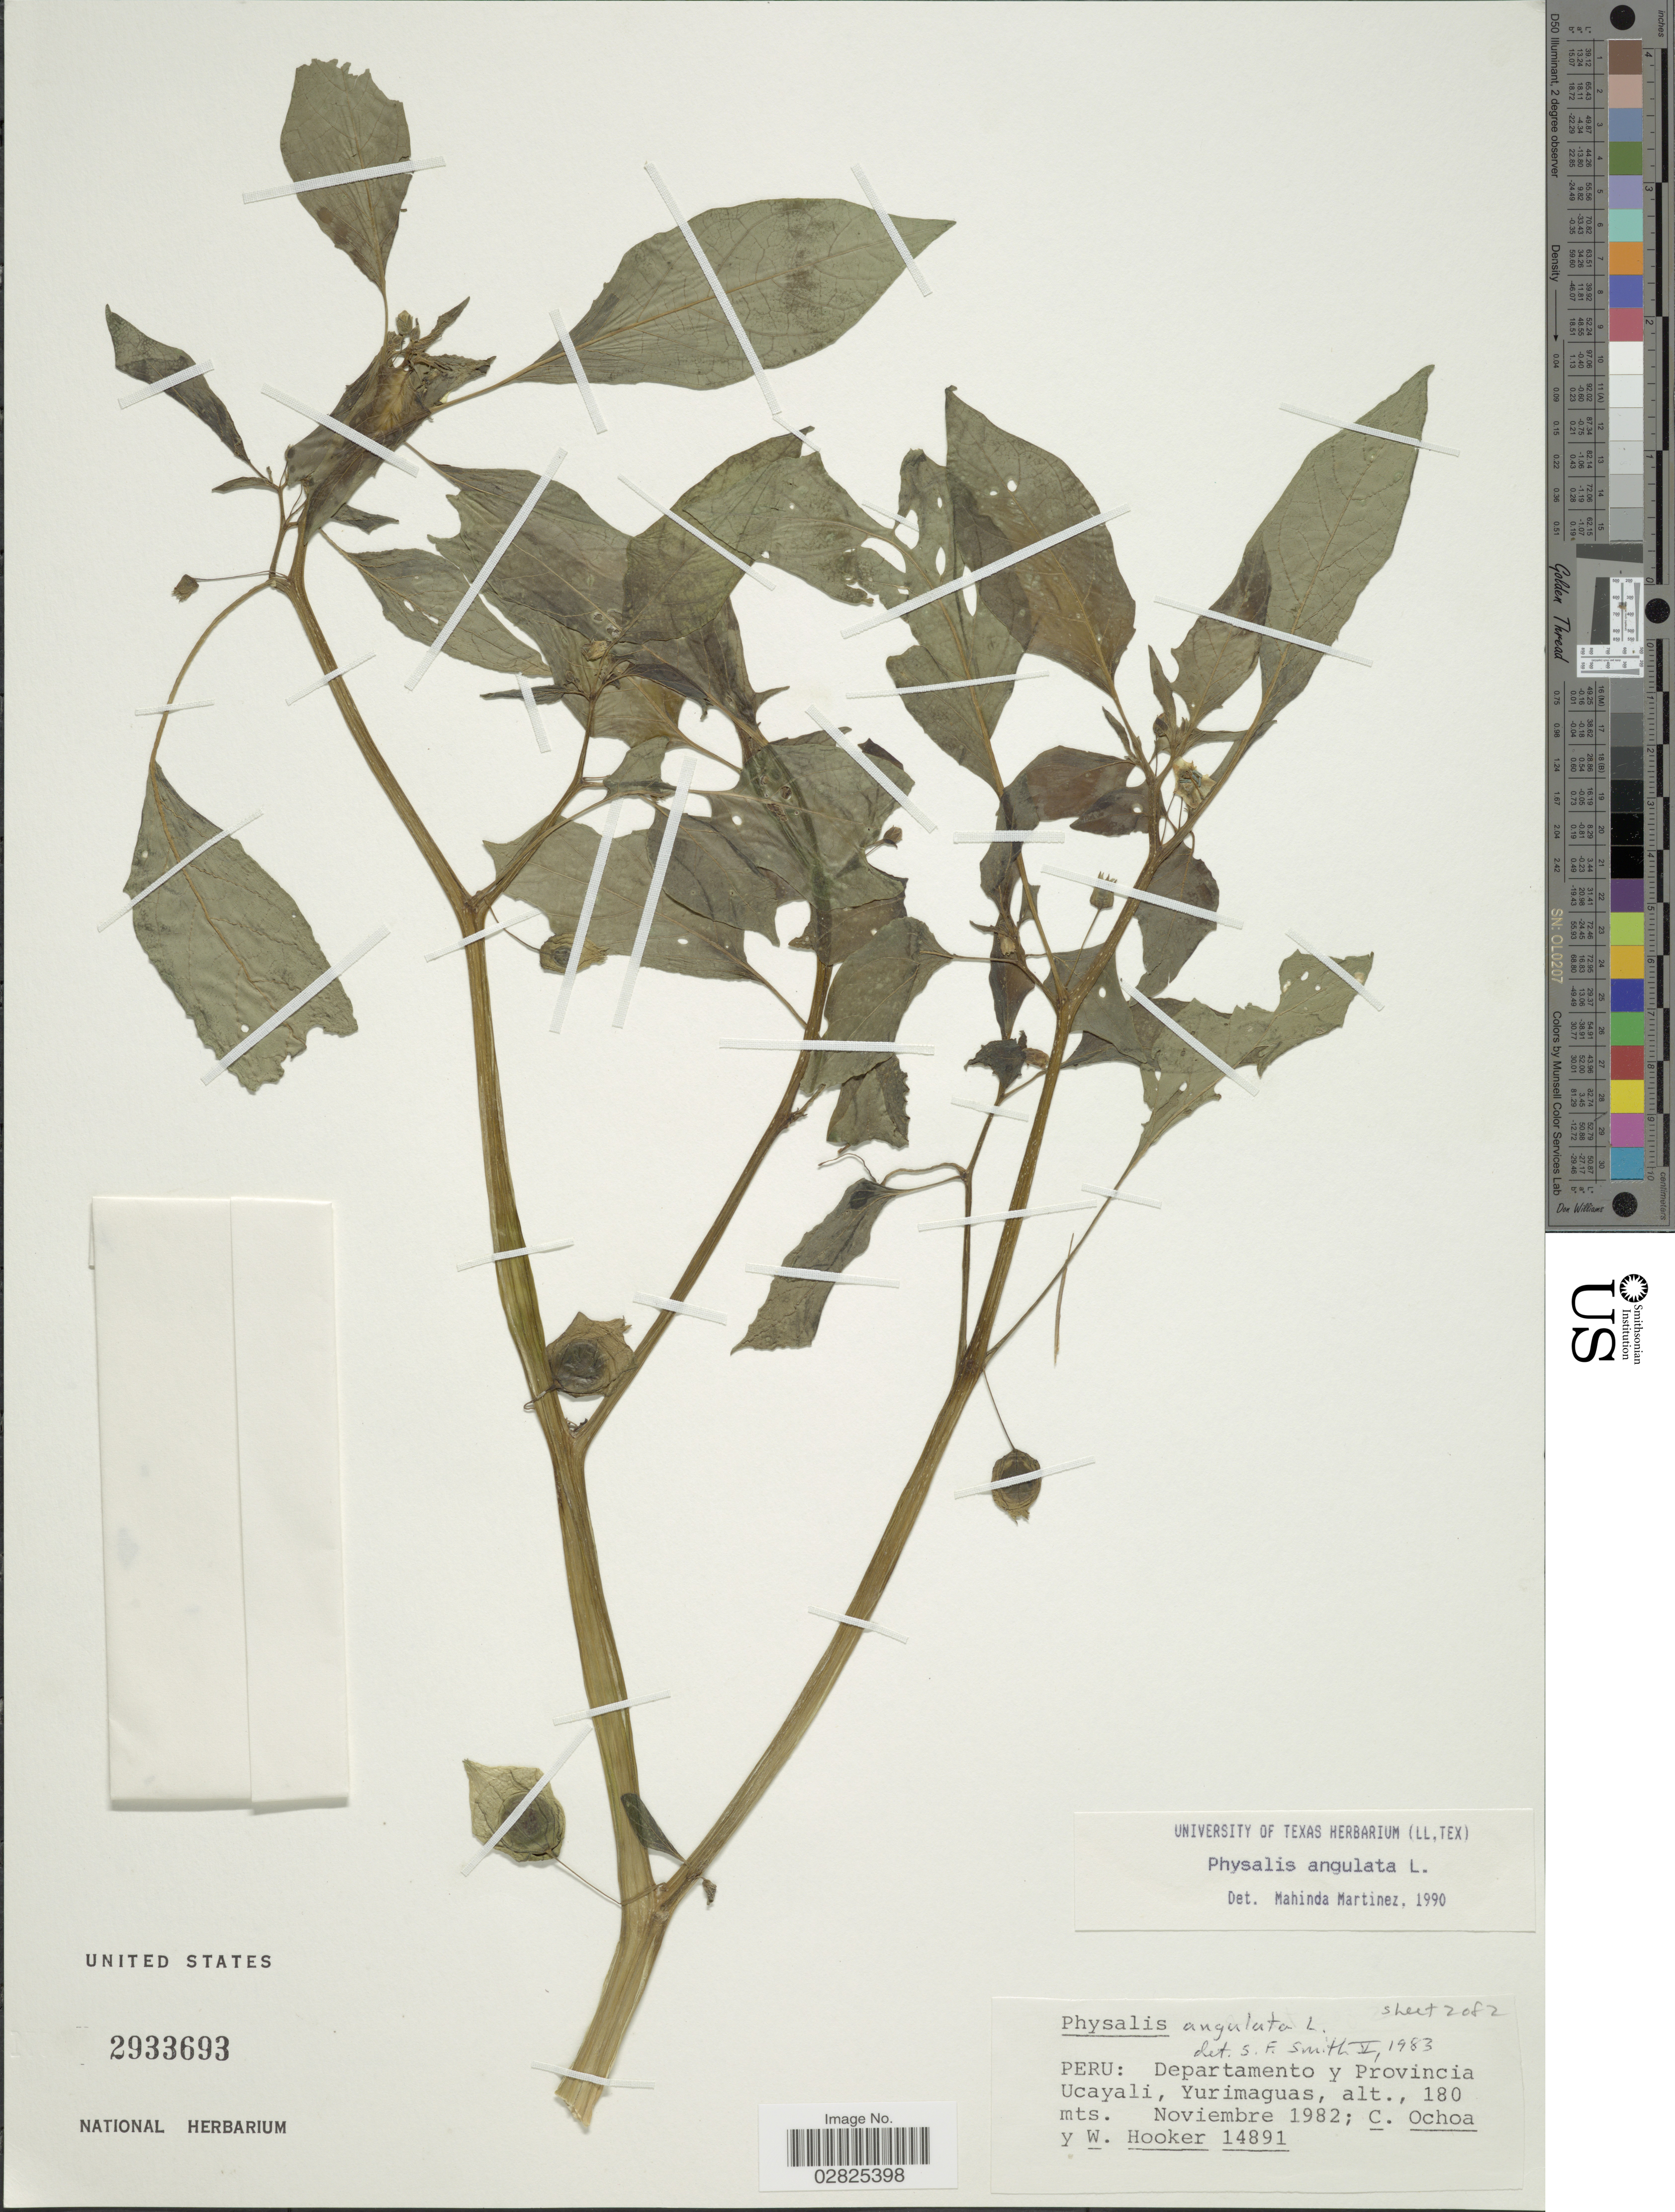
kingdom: Plantae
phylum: Tracheophyta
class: Magnoliopsida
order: Solanales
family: Solanaceae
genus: Physalis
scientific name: Physalis angulata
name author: L.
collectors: C. Ochoa & W. Hooker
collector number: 14891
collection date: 1982-11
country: Peru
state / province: Ucayali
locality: Departamento y Provincia Ucayali, Yurimaguas.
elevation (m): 180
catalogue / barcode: US 2933693